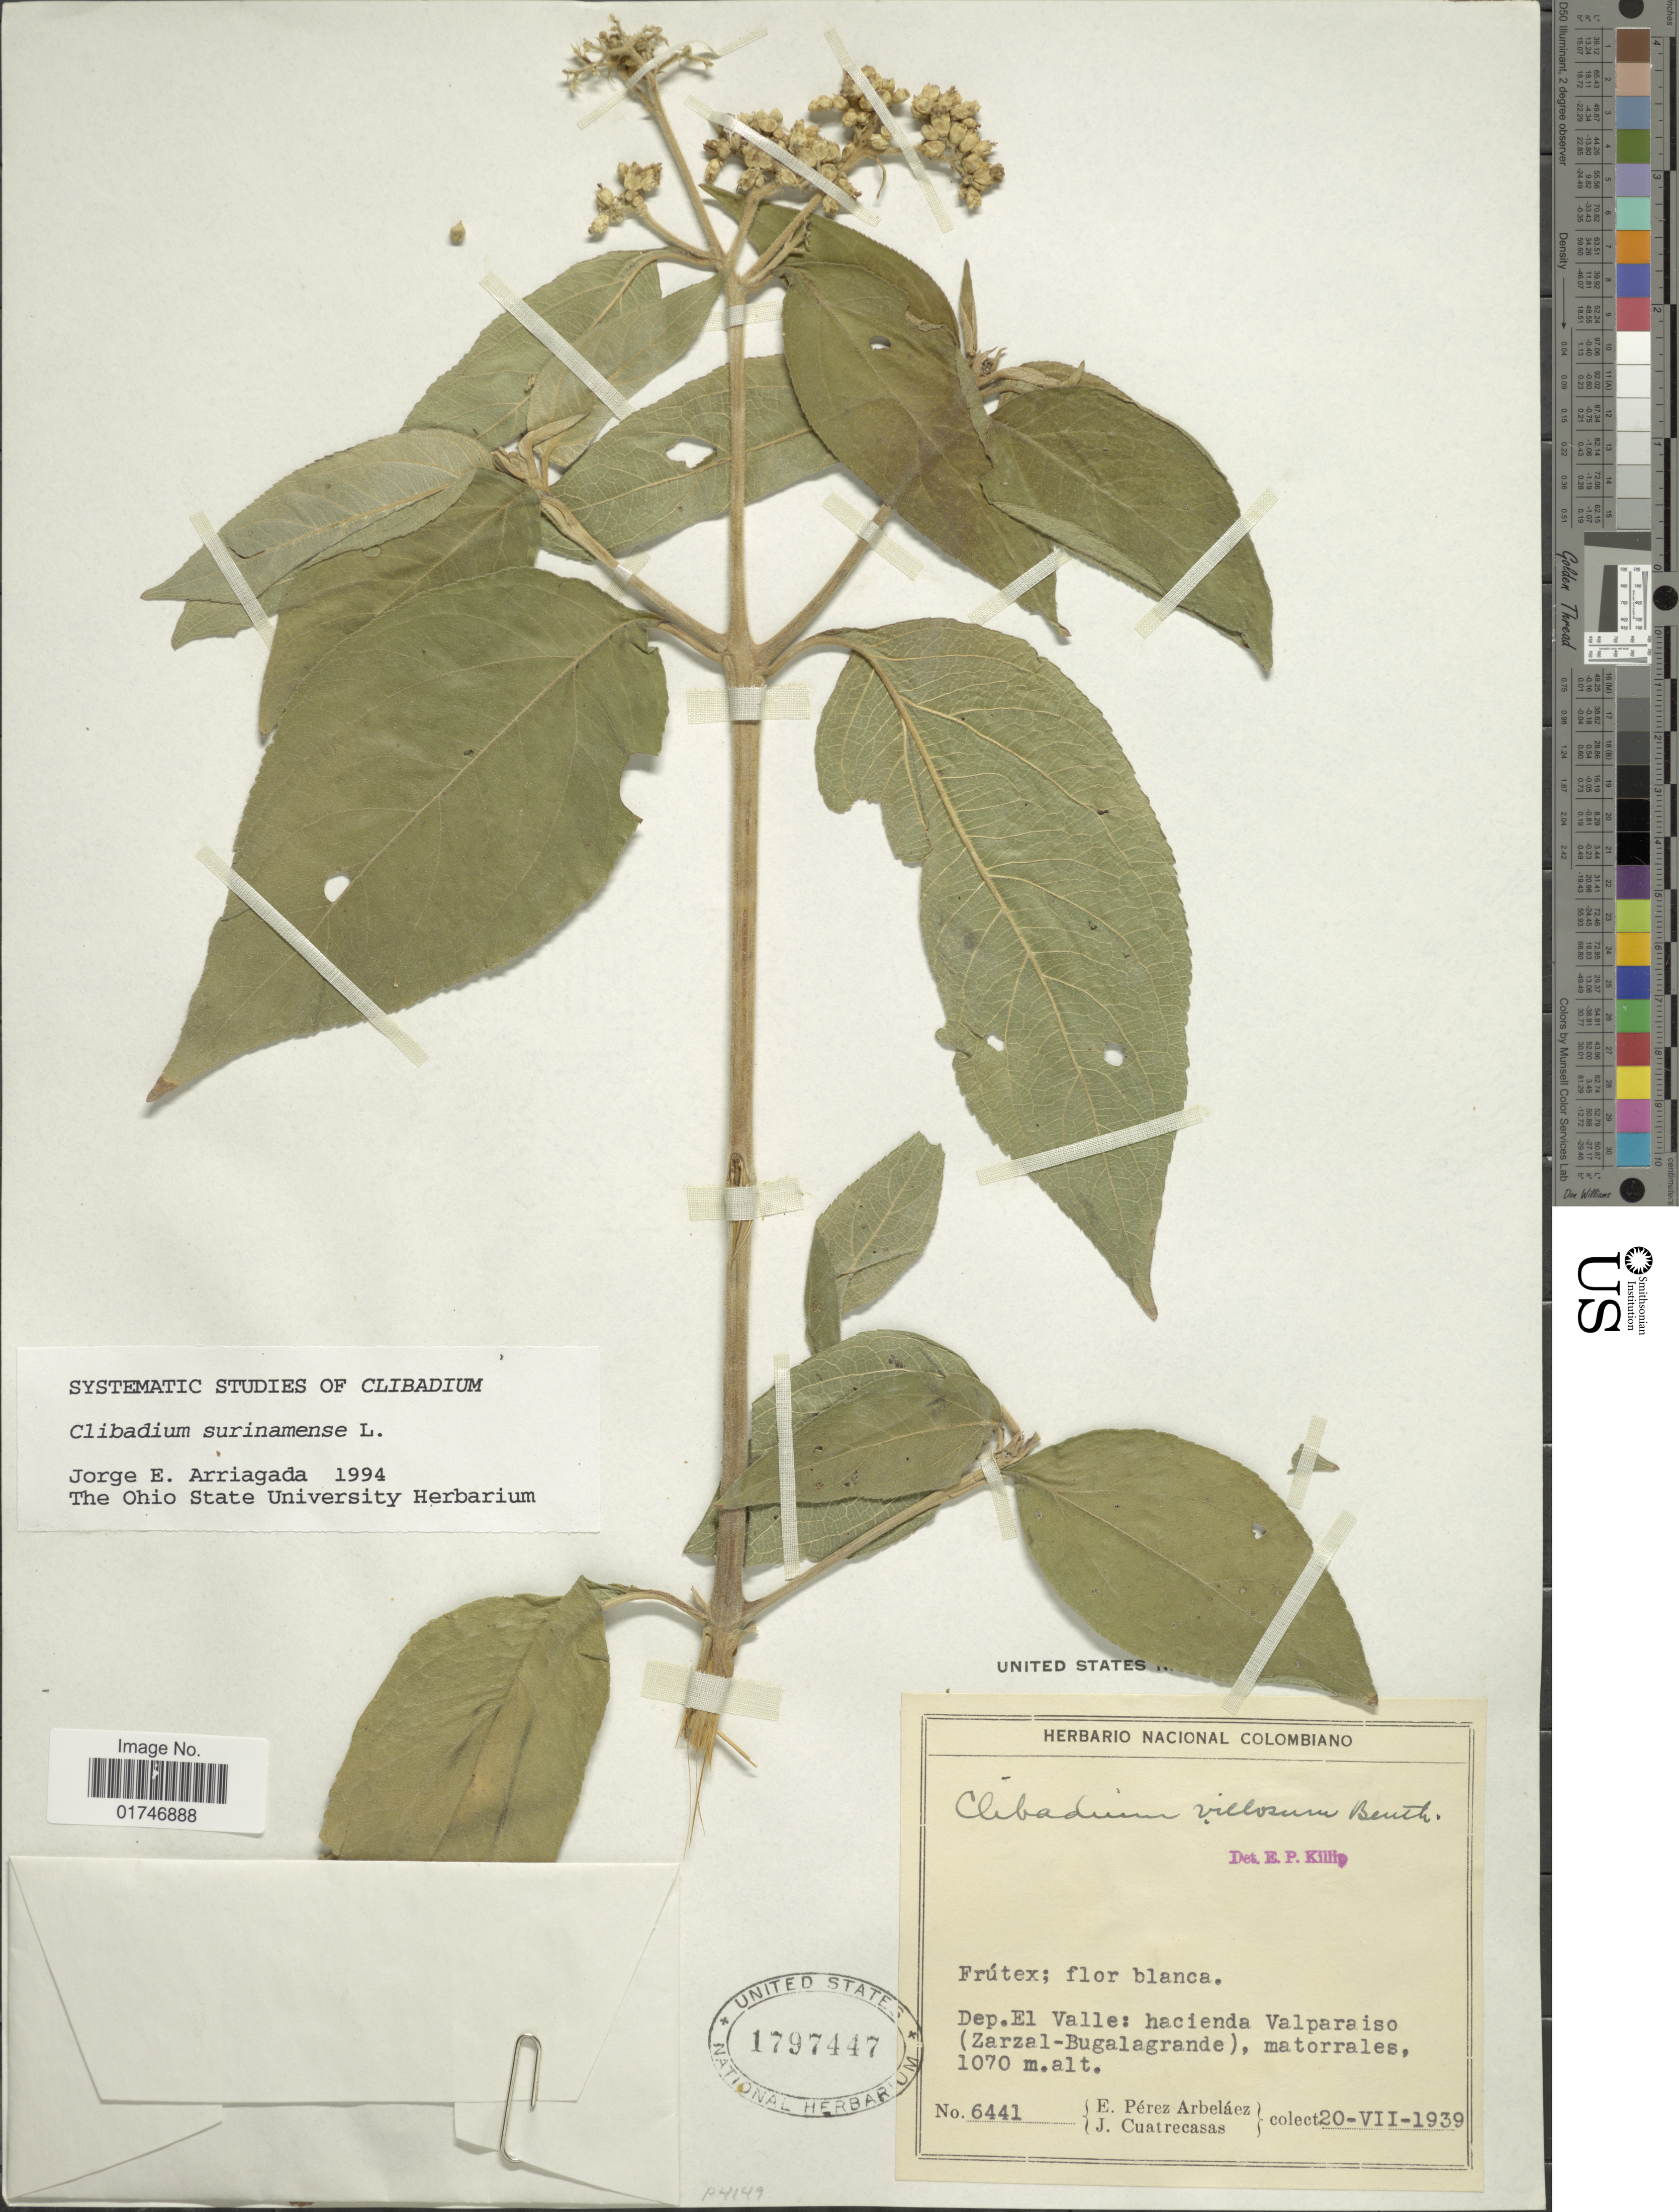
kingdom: Plantae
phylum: Tracheophyta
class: Magnoliopsida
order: Asterales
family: Asteraceae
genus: Clibadium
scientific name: Clibadium surinamense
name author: L.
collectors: E. Pérez Arbeláez & J. Cuatrecasas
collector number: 6441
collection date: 1939-07-20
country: Colombia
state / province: Valle del Cauca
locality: Dep. El Valle: hacienda Valparaiso (Zarzal-Bugalagrande), matorrales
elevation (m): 1070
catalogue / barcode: US 1797447